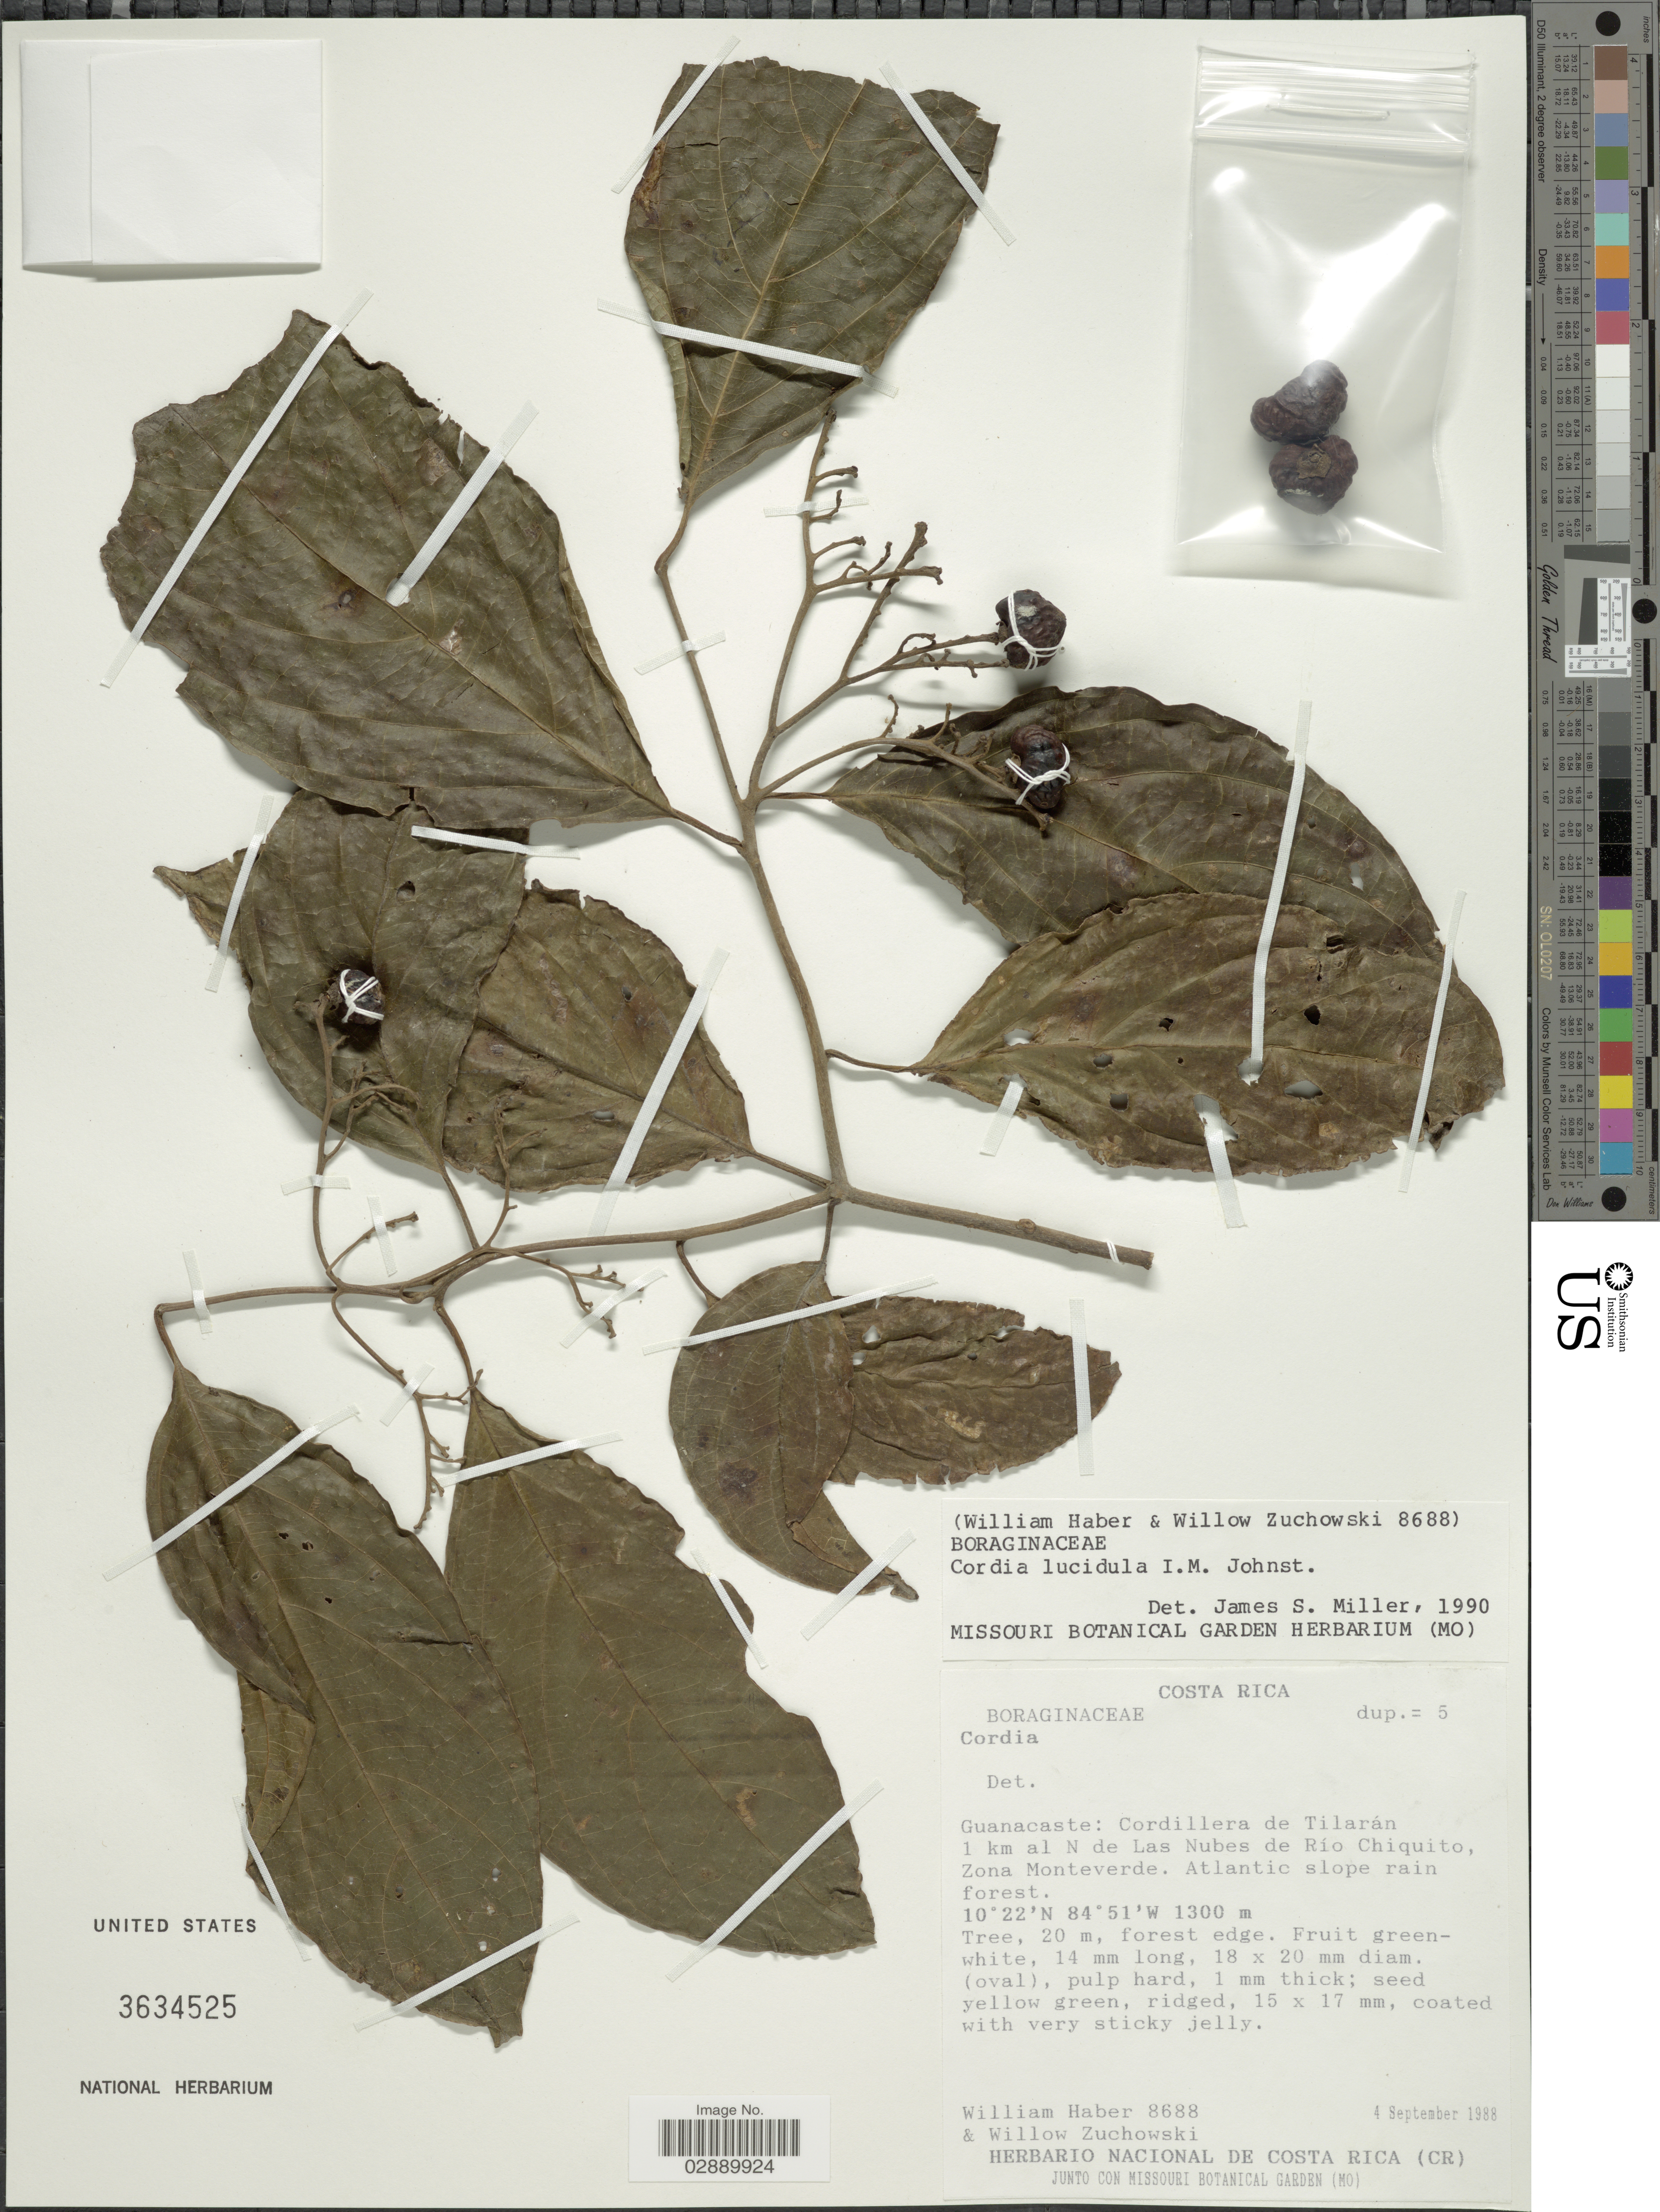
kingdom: Plantae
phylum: Tracheophyta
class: Magnoliopsida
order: Boraginales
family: Cordiaceae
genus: Cordia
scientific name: Cordia lucidula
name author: I.M. Johnst.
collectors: W. Haber & W. Zuchowski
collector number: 8688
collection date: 1988-09-04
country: Costa Rica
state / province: Guanacaste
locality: Cordillera de Tilarán 1 km al N de Las Nubes de Río Chiquito, Zona Monteverde.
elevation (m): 1300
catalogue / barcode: US 3634525